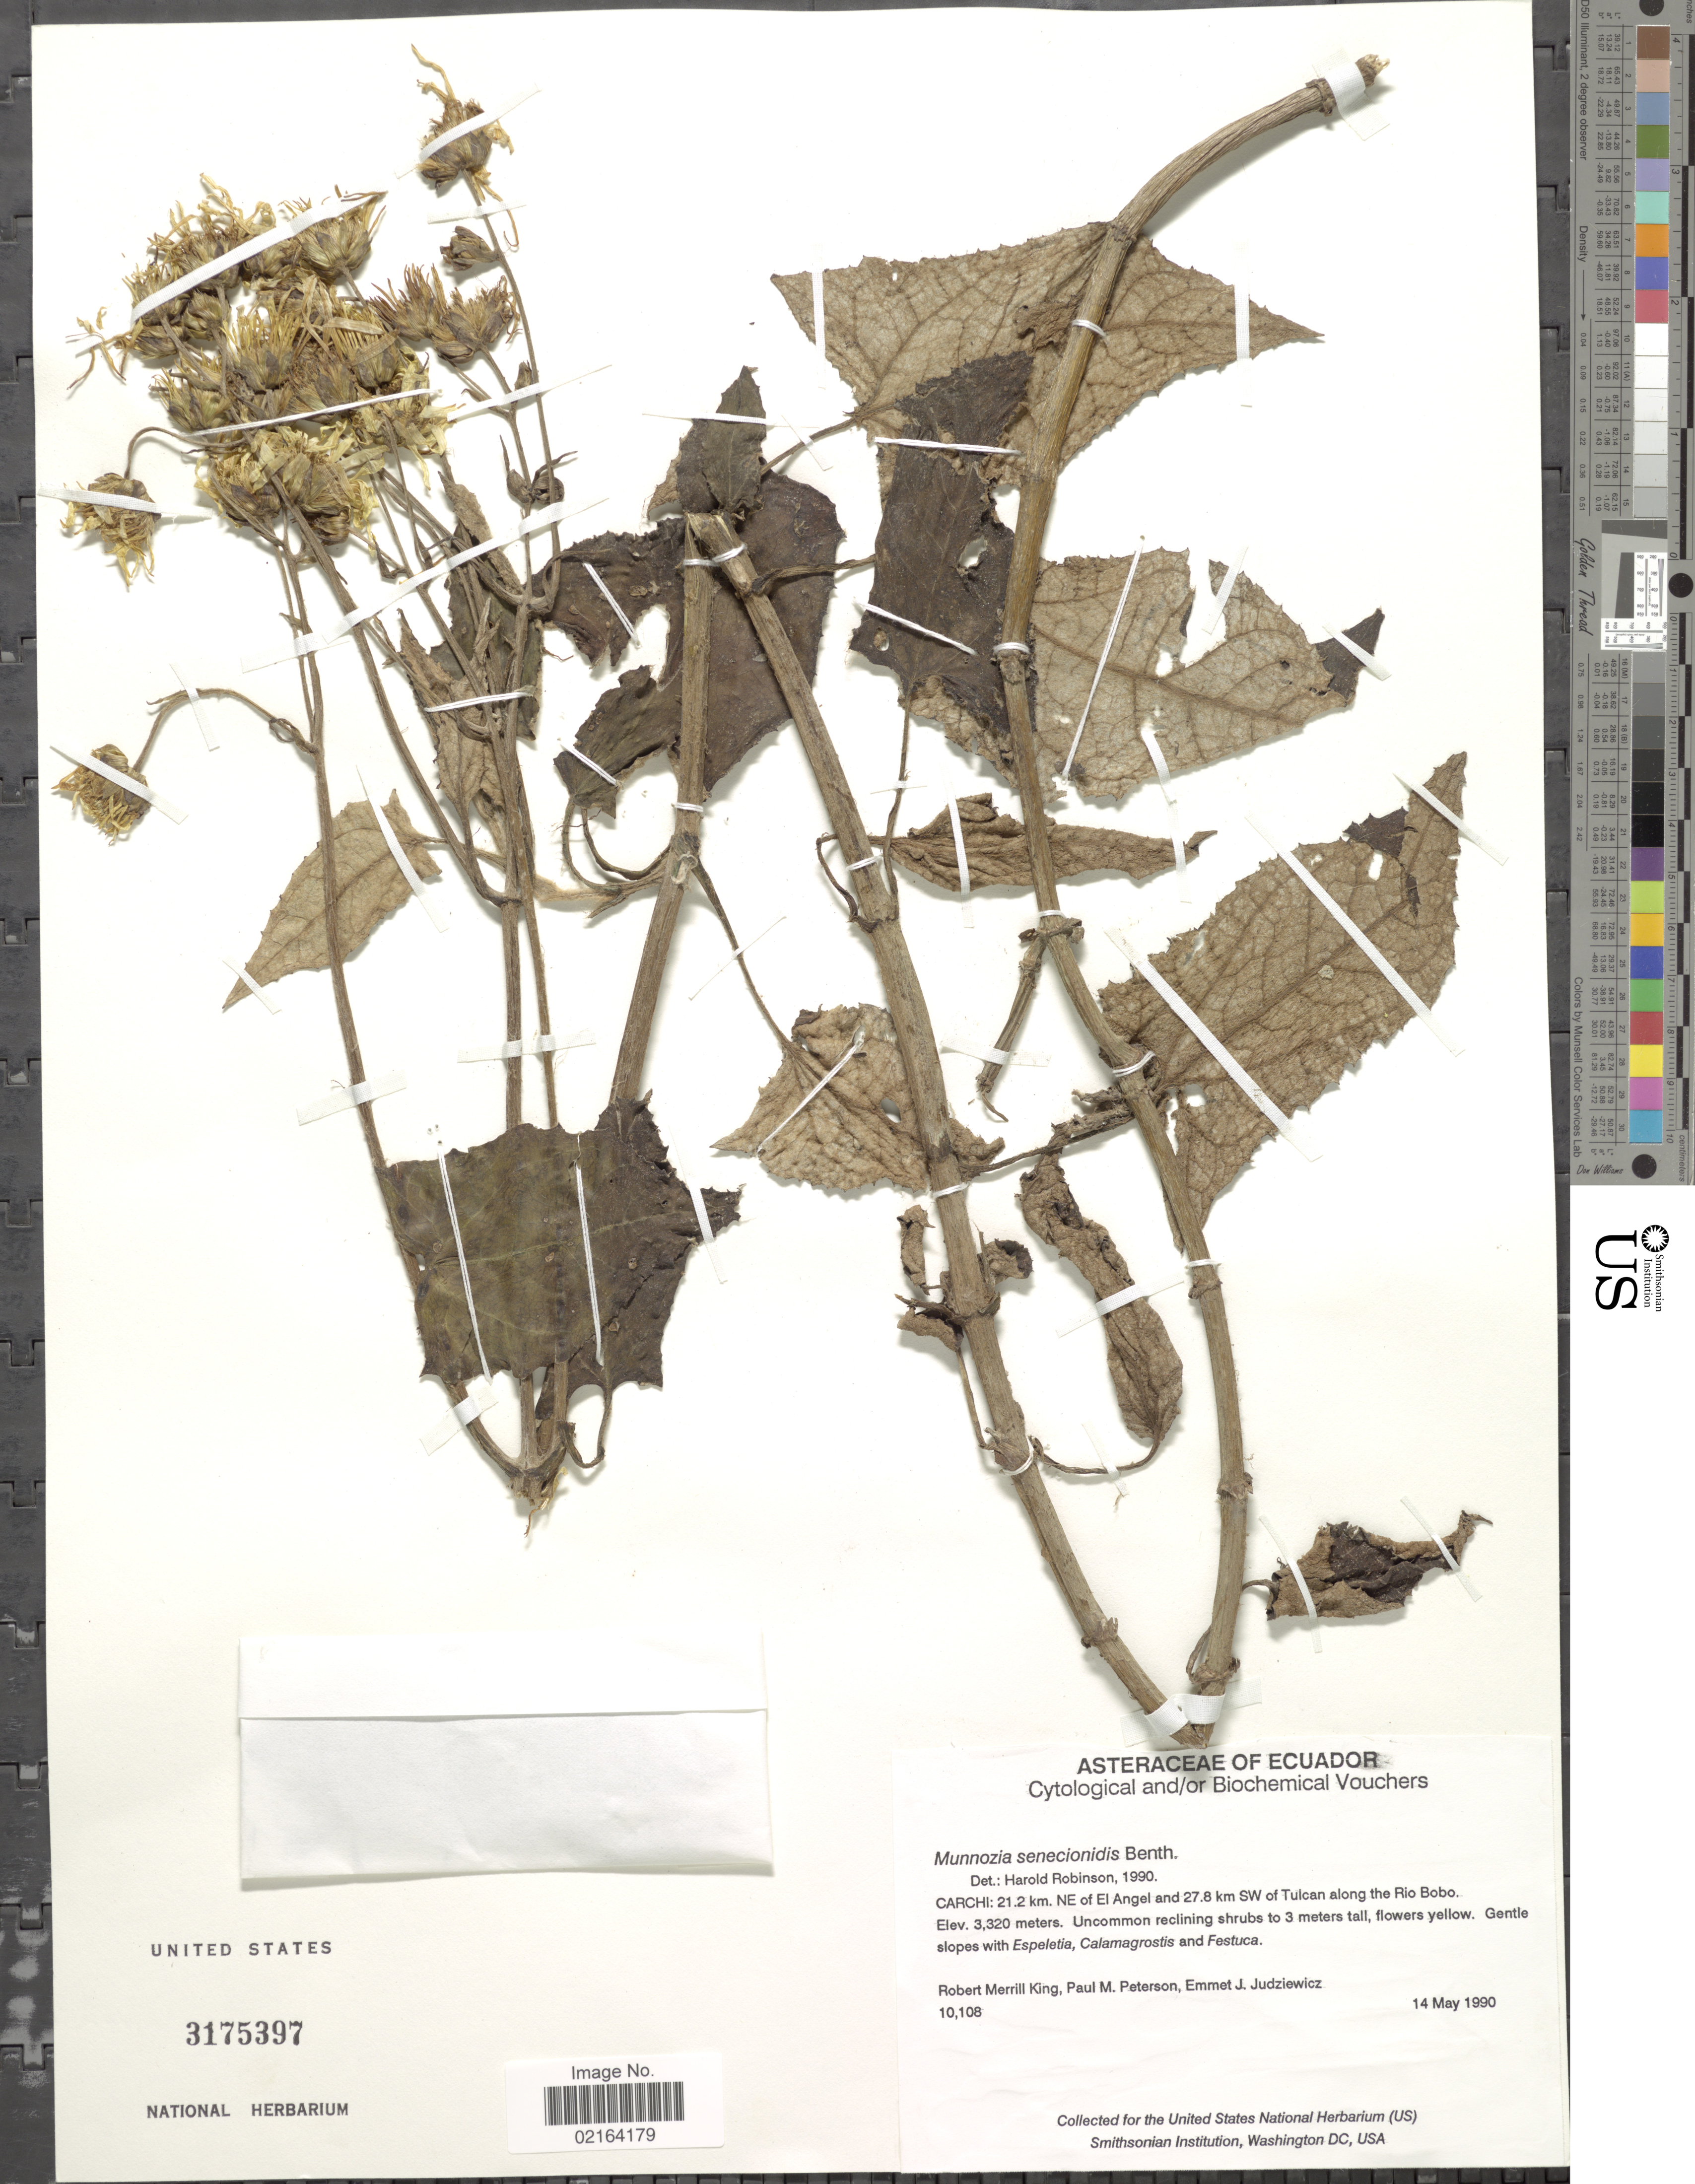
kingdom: Plantae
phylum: Tracheophyta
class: Magnoliopsida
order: Asterales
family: Asteraceae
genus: Munnozia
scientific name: Munnozia senecionidis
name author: Benth.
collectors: R. M. King, P. M. Peterson & E. J. Judziewicz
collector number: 10108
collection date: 1990-05-14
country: Ecuador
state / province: Carchi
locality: Carchi: 21.2 km. NE of El Angel and 27.8 km SW of Tulcan along the Rio Bobo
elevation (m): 3320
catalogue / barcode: US 3175397